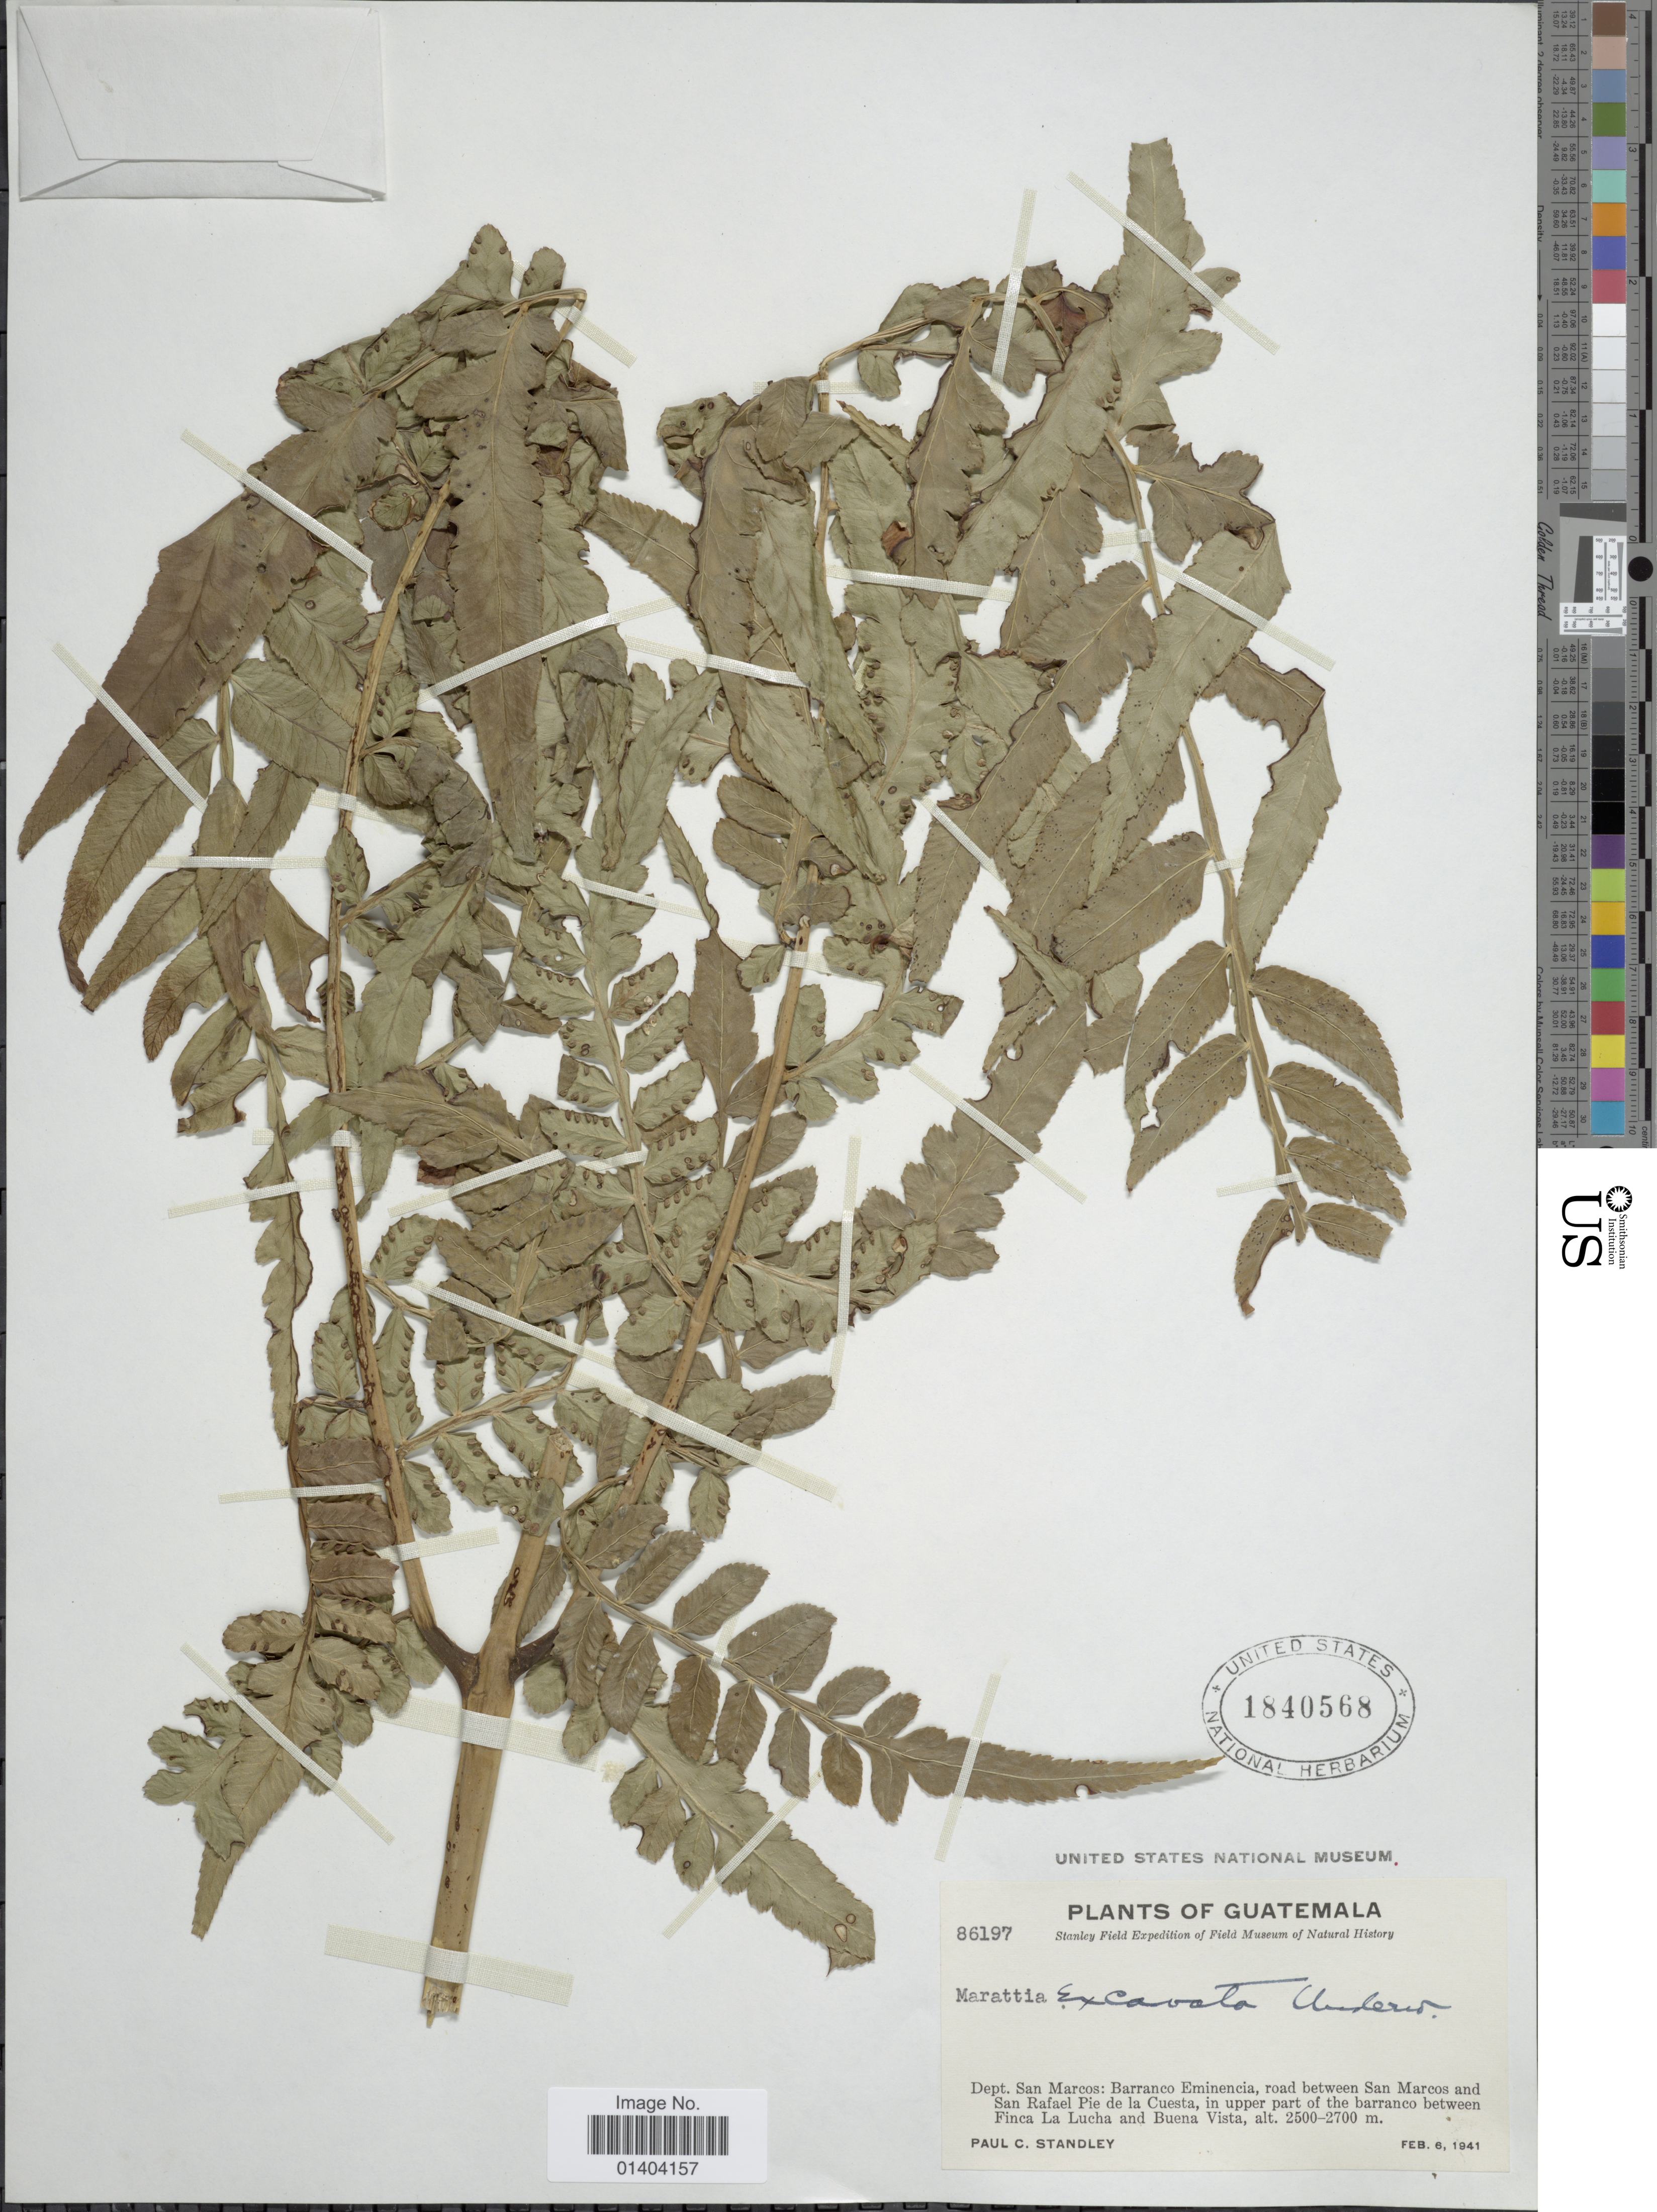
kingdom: Plantae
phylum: Tracheophyta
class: Polypodiopsida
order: Marattiales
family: Marattiaceae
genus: Marattia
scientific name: Marattia excavata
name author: Underw.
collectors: P. C. Standley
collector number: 86197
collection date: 1941-02-06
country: Guatemala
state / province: San Marcos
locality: Barranco Eminencia road between San Marcos and San Rafael Pie de la Cuesta between Finca La Lucha and Buena Vista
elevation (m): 2500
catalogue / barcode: US 1840568